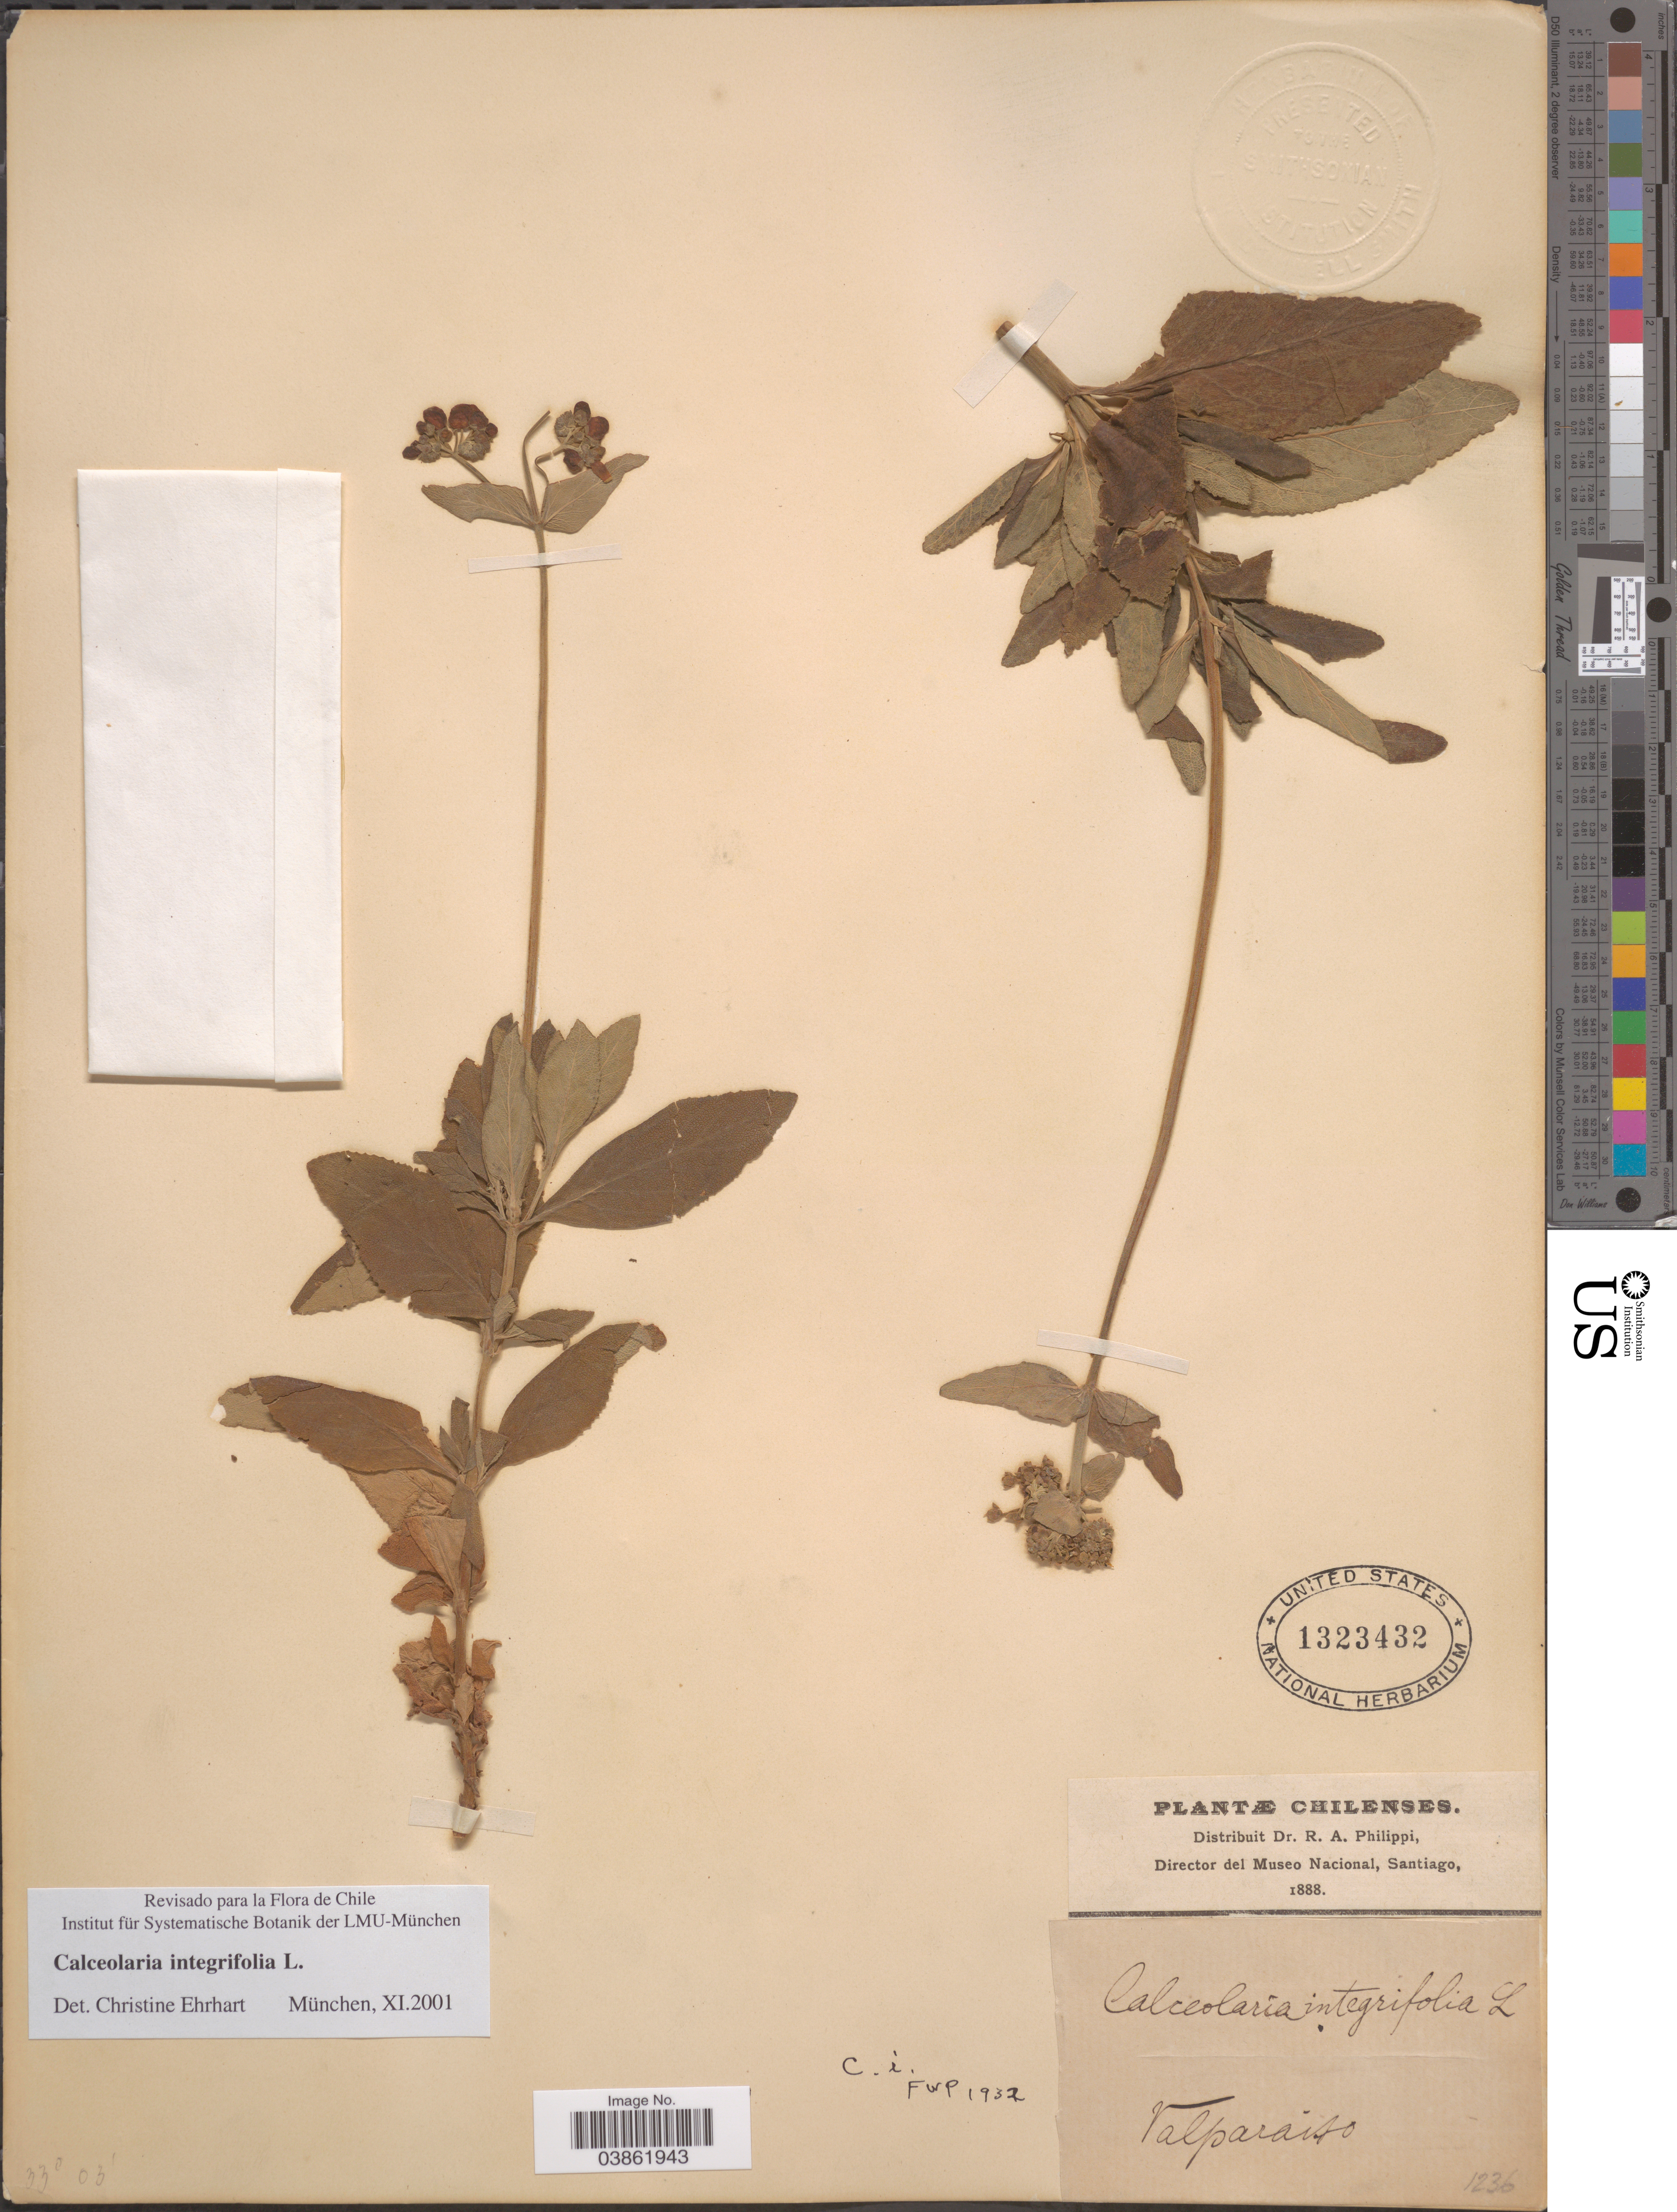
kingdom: Plantae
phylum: Tracheophyta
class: Magnoliopsida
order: Lamiales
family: Calceolariaceae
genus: Calceolaria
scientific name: Calceolaria integrifolia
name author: L.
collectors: ex. herb. R.A. Philippi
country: Chile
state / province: Valparaíso (V)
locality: Valparaiso.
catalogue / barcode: US 1323432